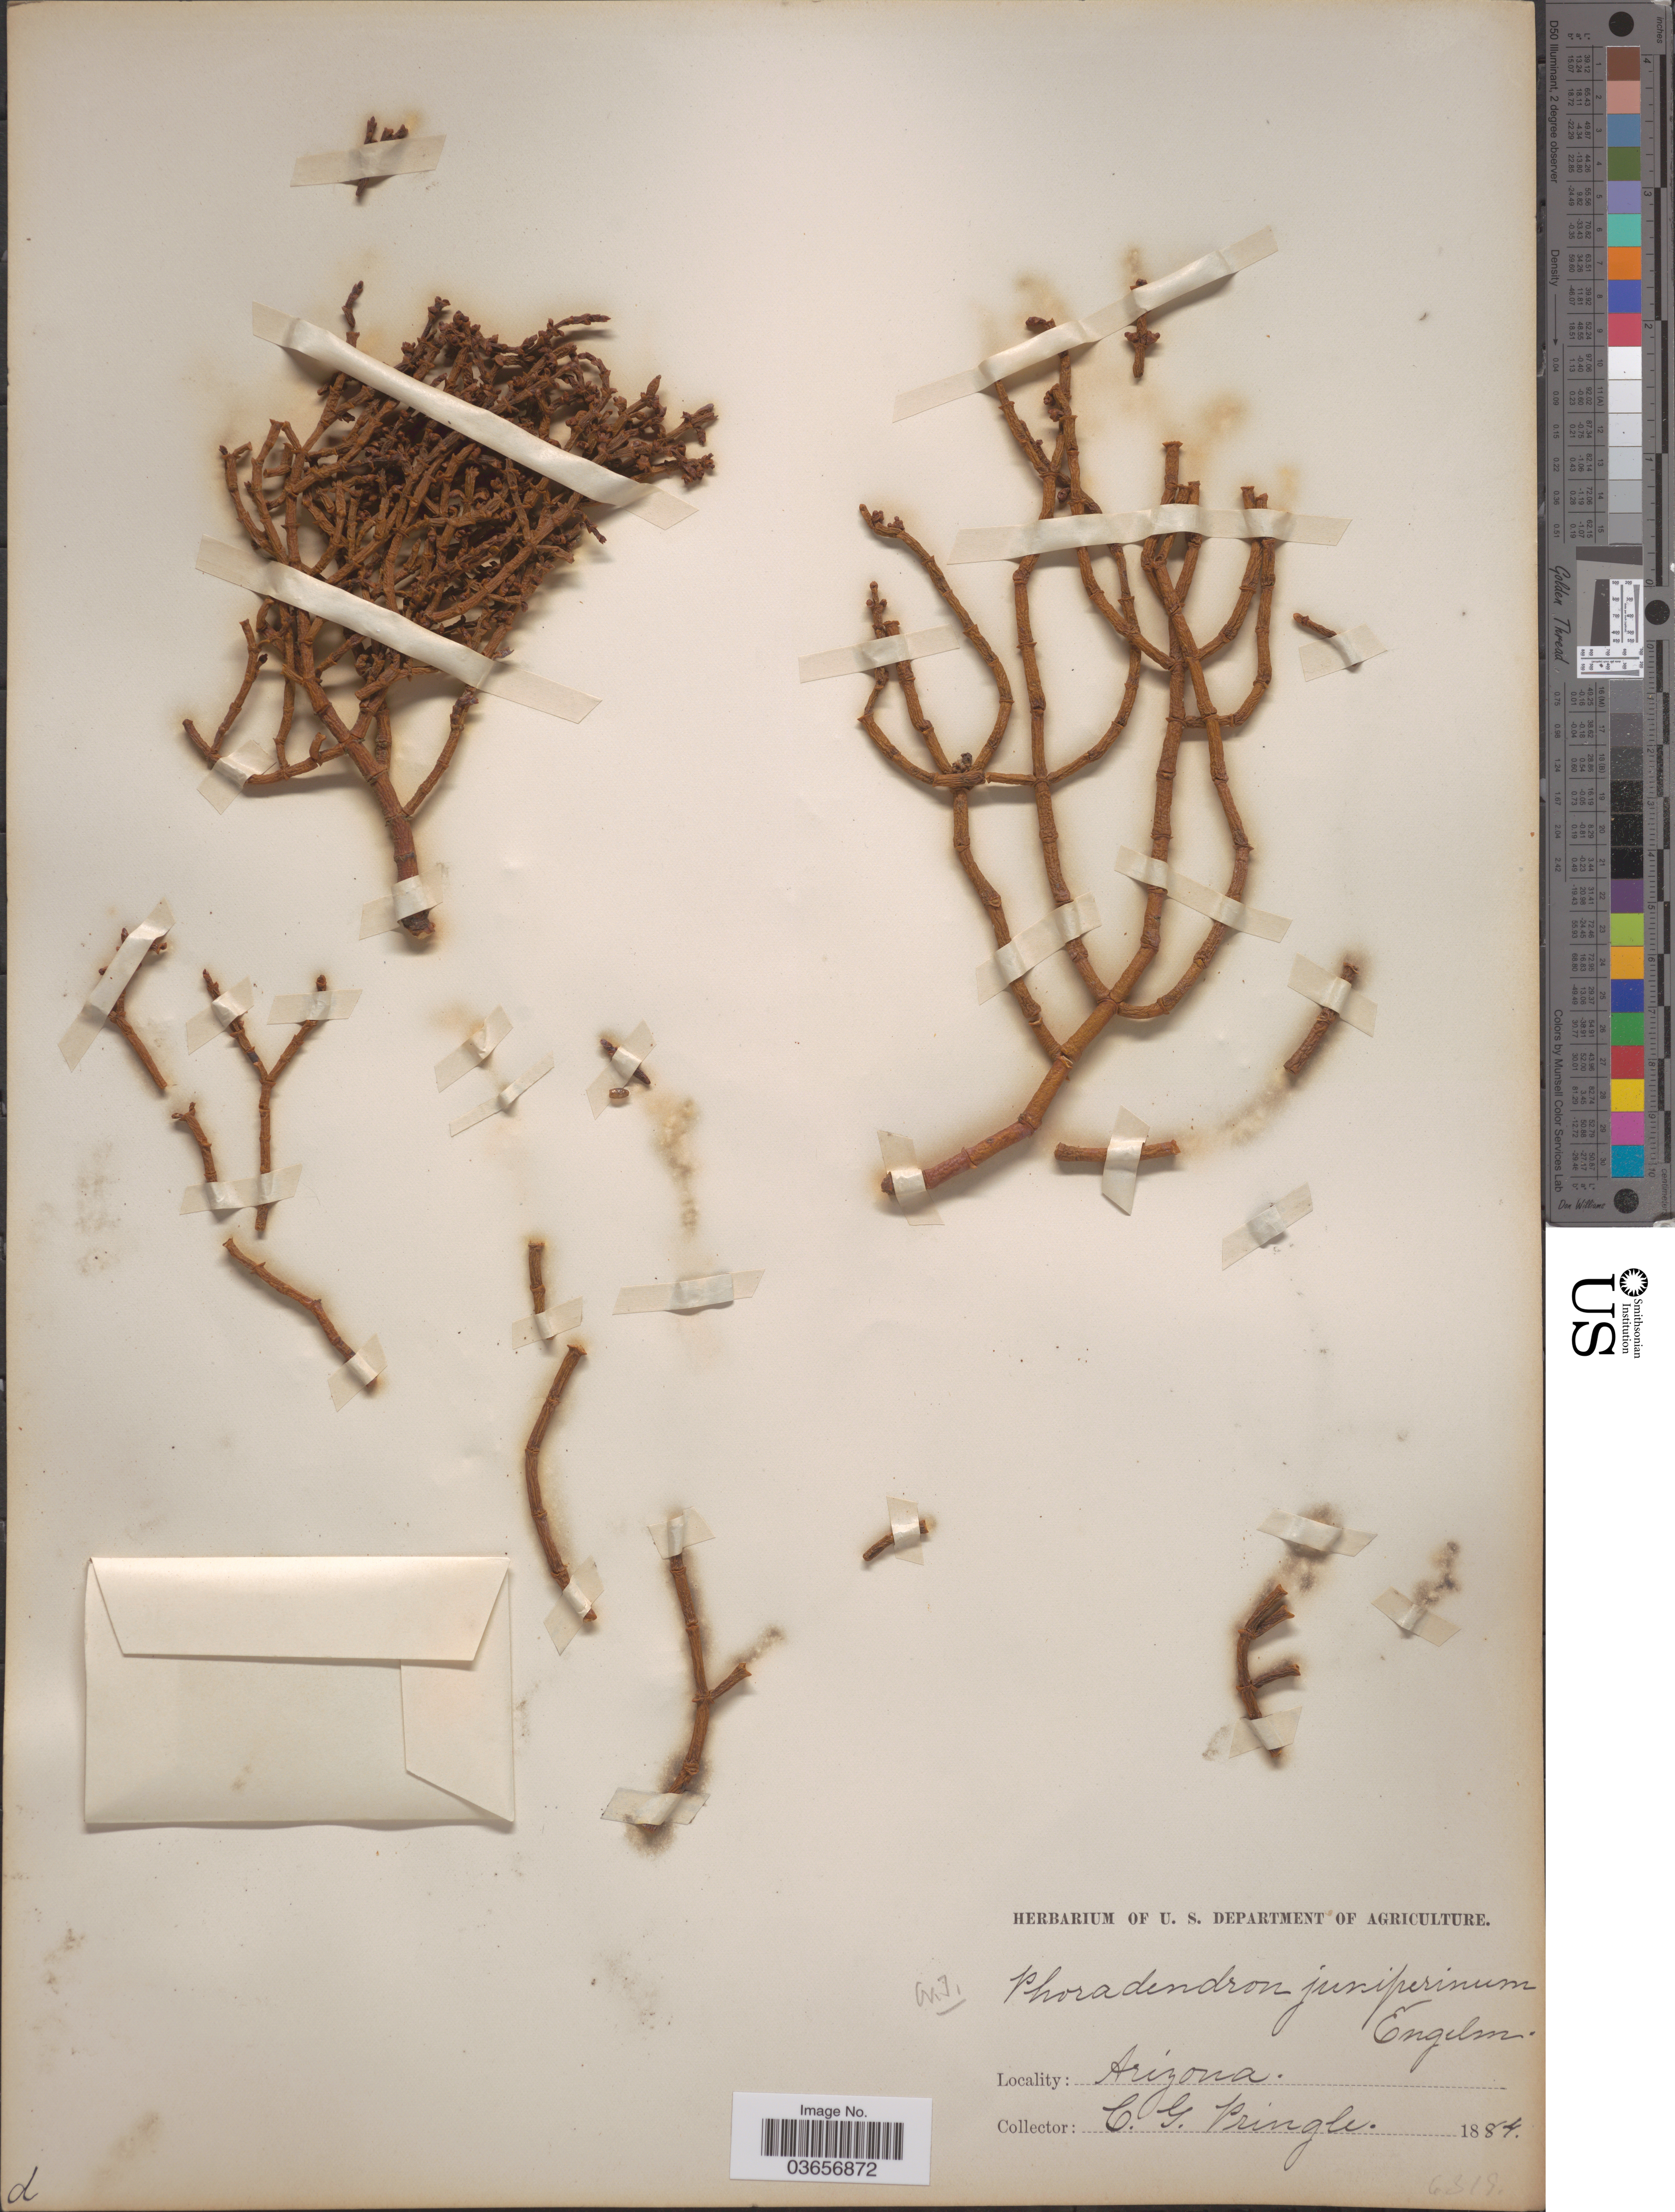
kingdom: Plantae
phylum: Tracheophyta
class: Magnoliopsida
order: Santalales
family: Viscaceae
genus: Phoradendron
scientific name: Phoradendron juniperinum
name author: Engelm. ex A. Gray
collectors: C. G. Pringle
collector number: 6319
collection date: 1884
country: United States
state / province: Arizona